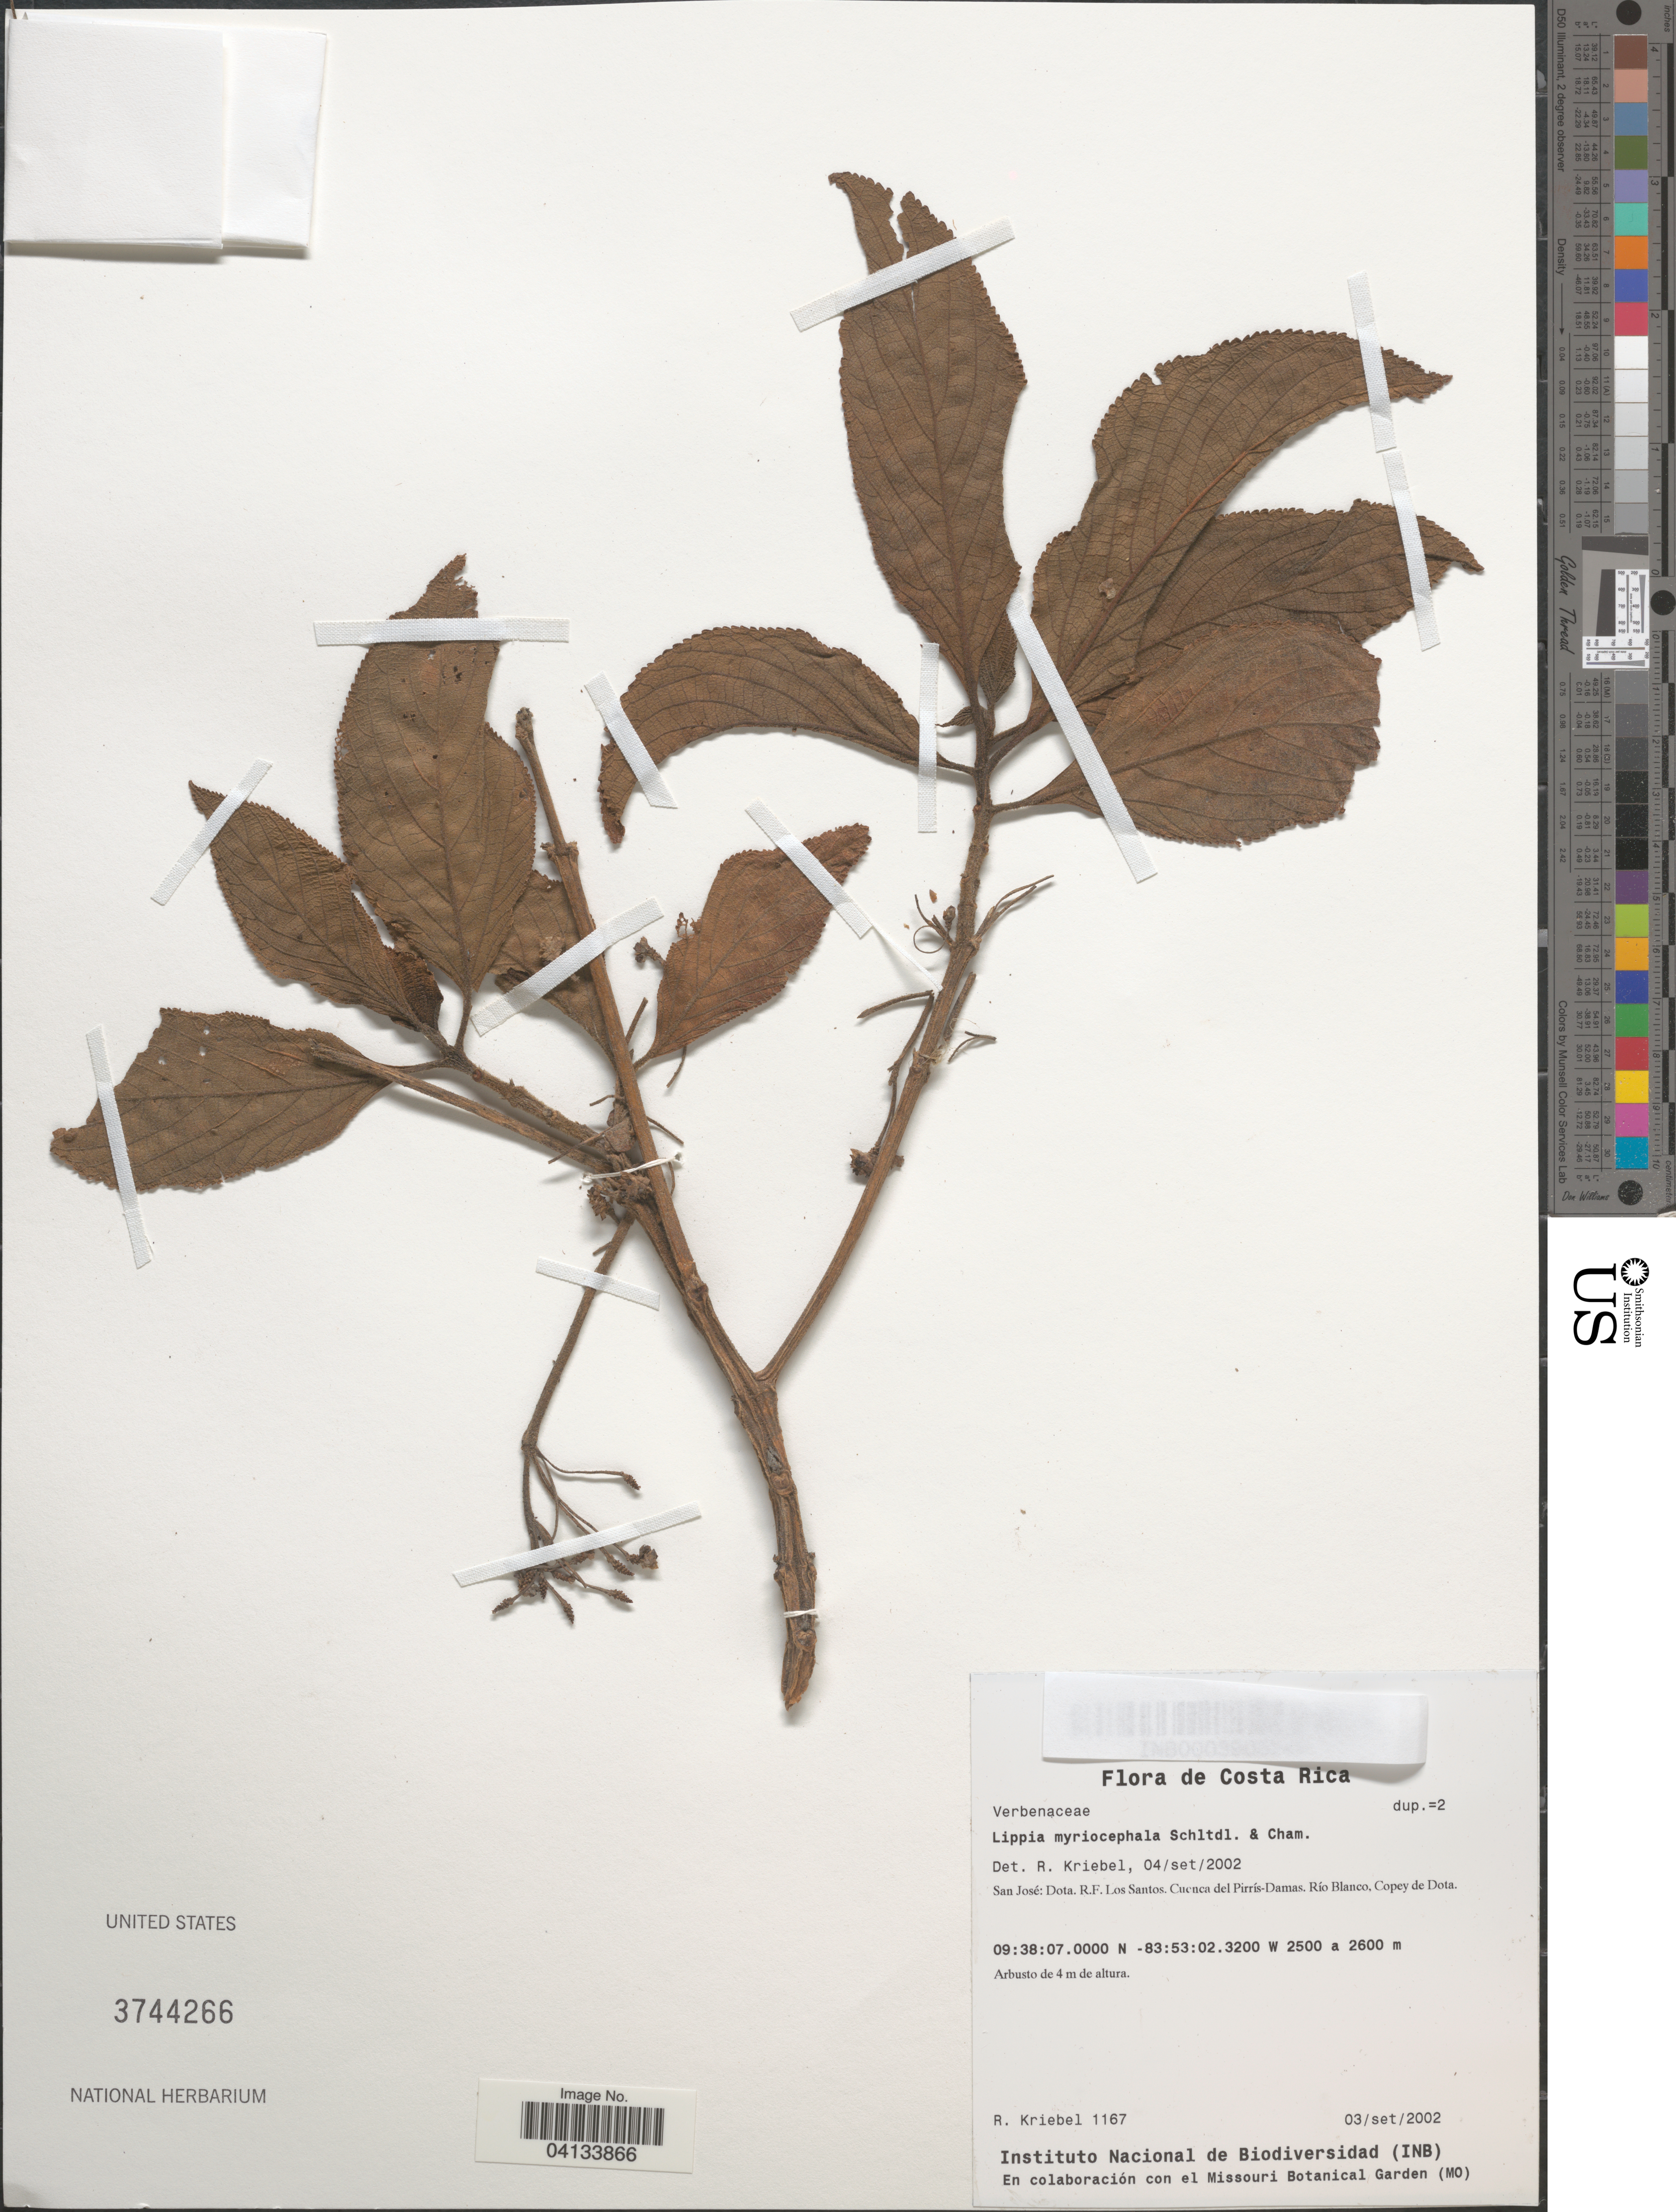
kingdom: Plantae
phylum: Tracheophyta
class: Magnoliopsida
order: Lamiales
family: Verbenaceae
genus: Lippia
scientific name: Lippia myriocephala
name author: Schltdl. & Cham.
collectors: R. Kriebel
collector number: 1167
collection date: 2002-09-03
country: Costa Rica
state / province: San José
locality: Dota. R.F. Los Santos. Cuenca del Pirrís-Damas. Río Blanco, Copey de Dota.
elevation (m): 2500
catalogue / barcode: US 3744266